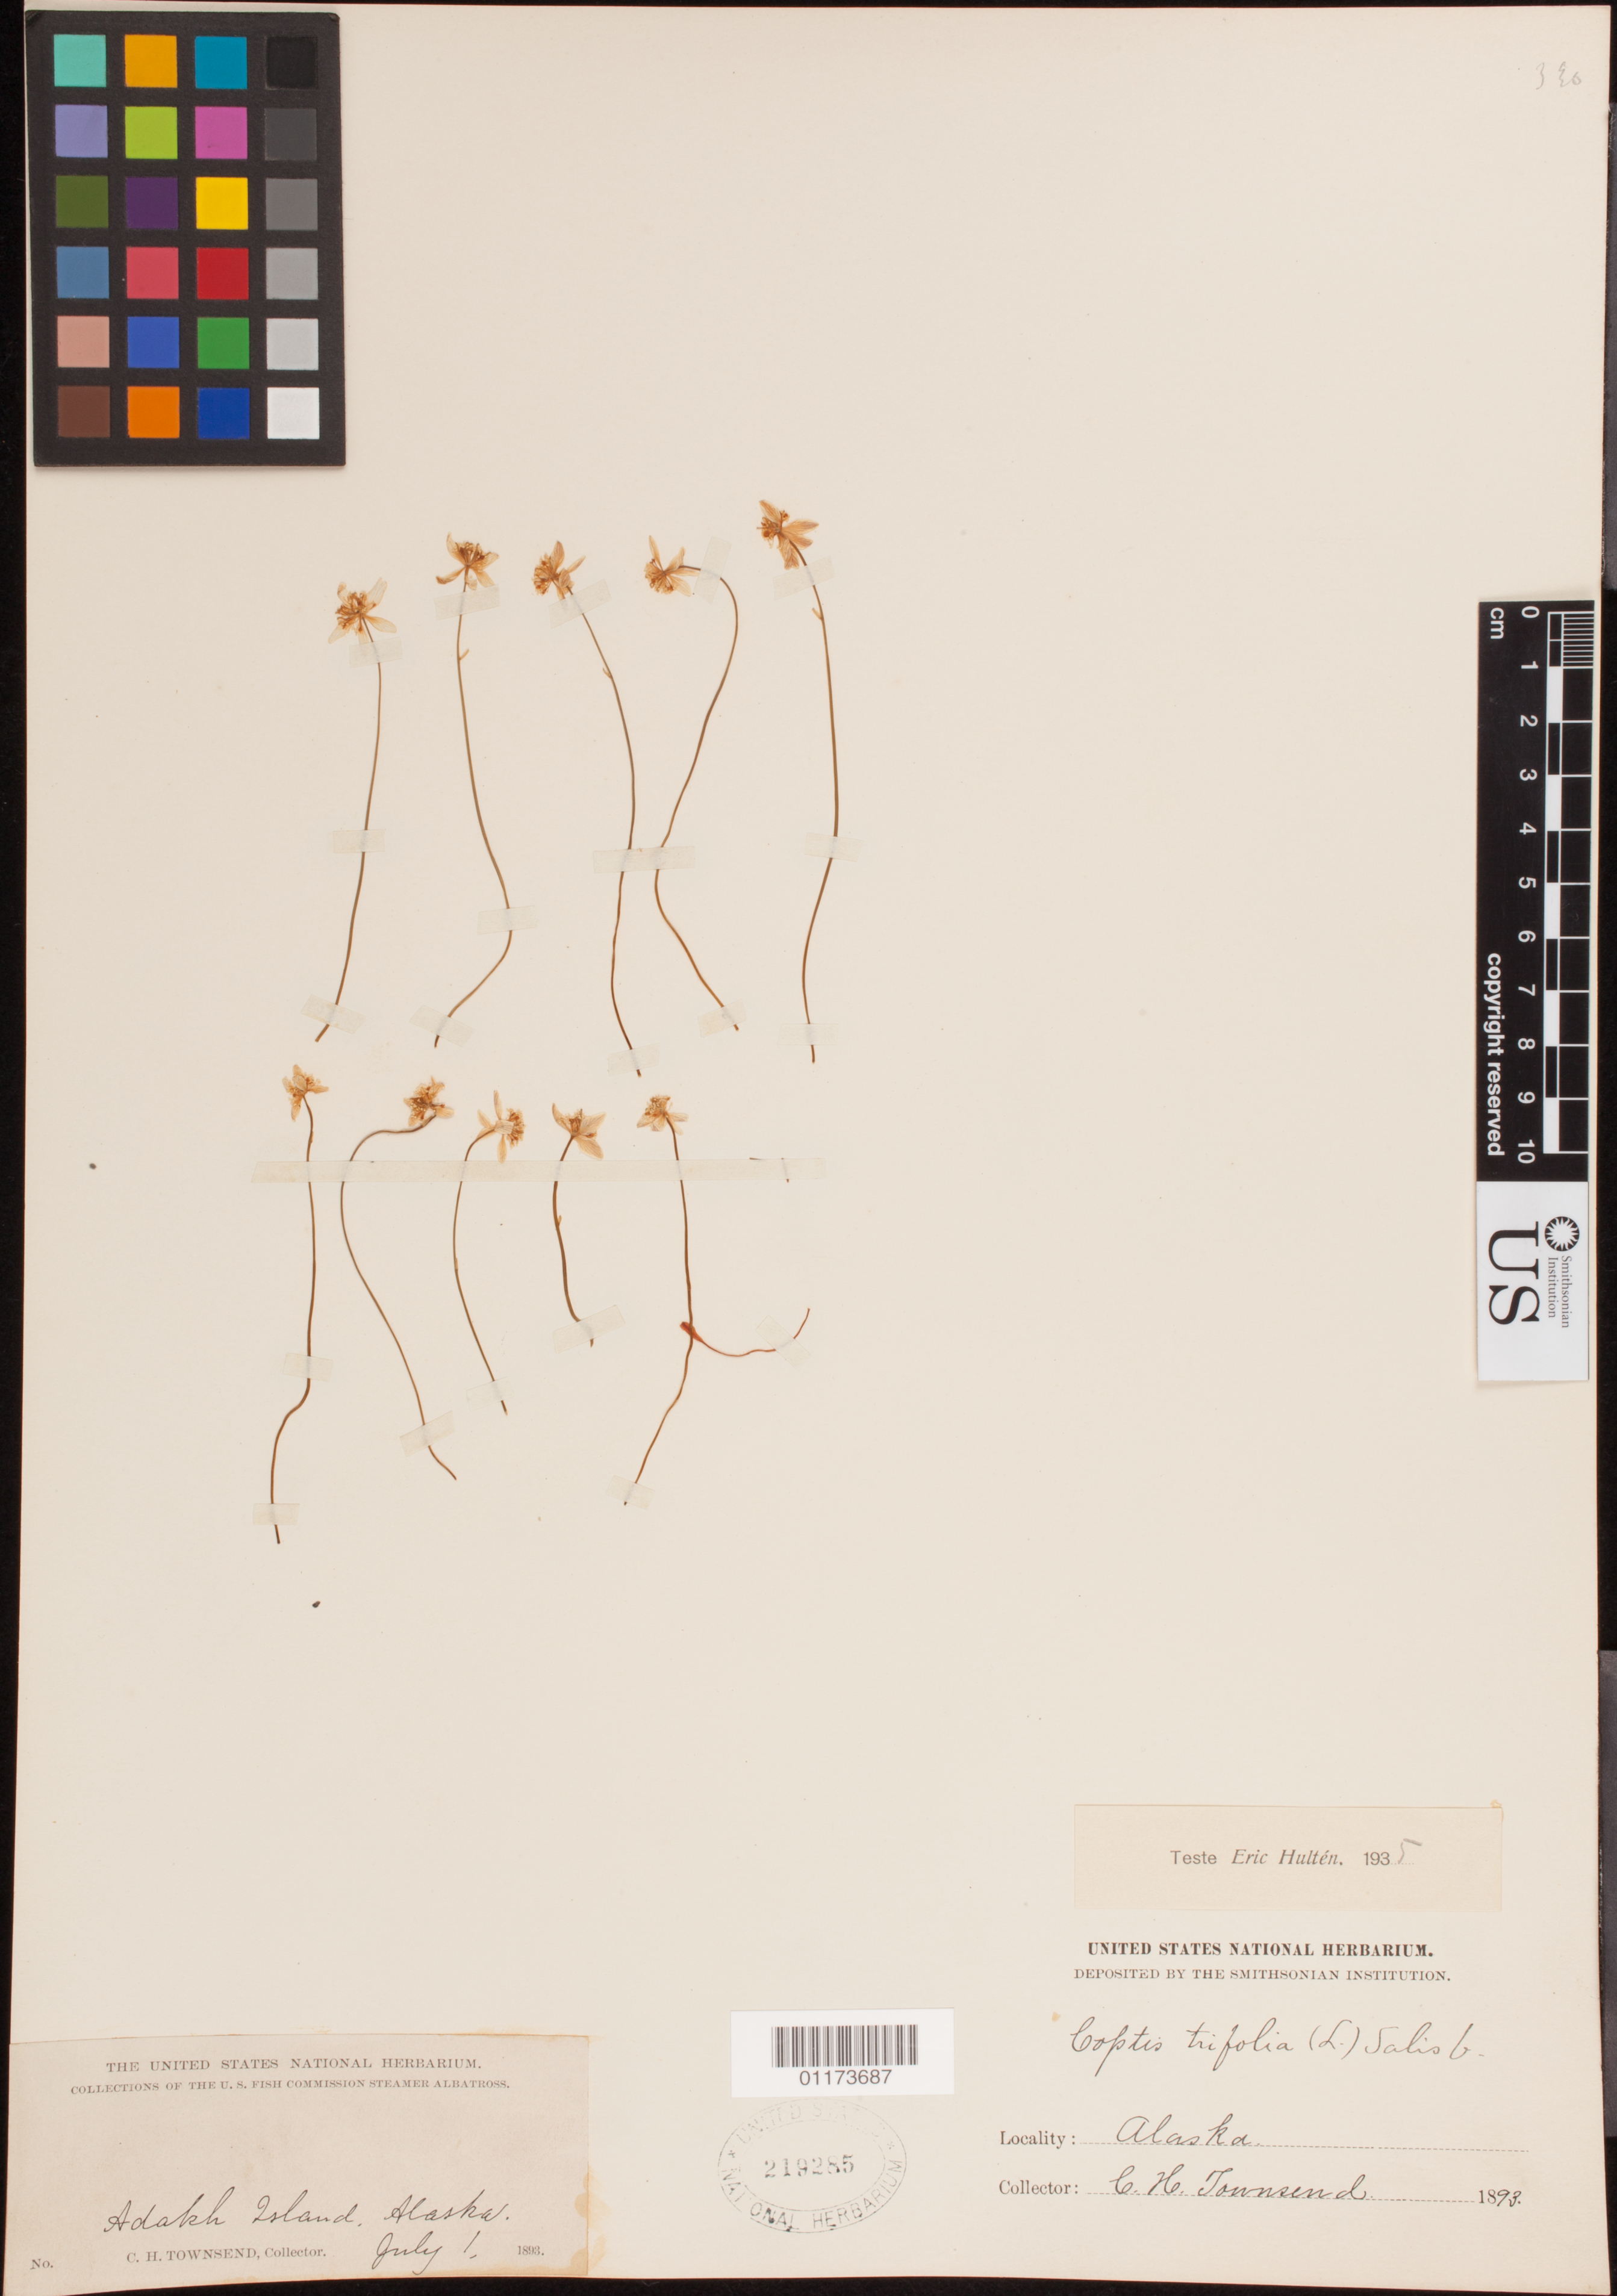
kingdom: Plantae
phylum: Tracheophyta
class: Magnoliopsida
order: Ranunculales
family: Ranunculaceae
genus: Coptis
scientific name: Coptis trifolia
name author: (L.) Salisb.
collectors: C. H. Townsend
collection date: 1893-07-01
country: United States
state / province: Alaska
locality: Adakh Island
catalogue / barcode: US 219285